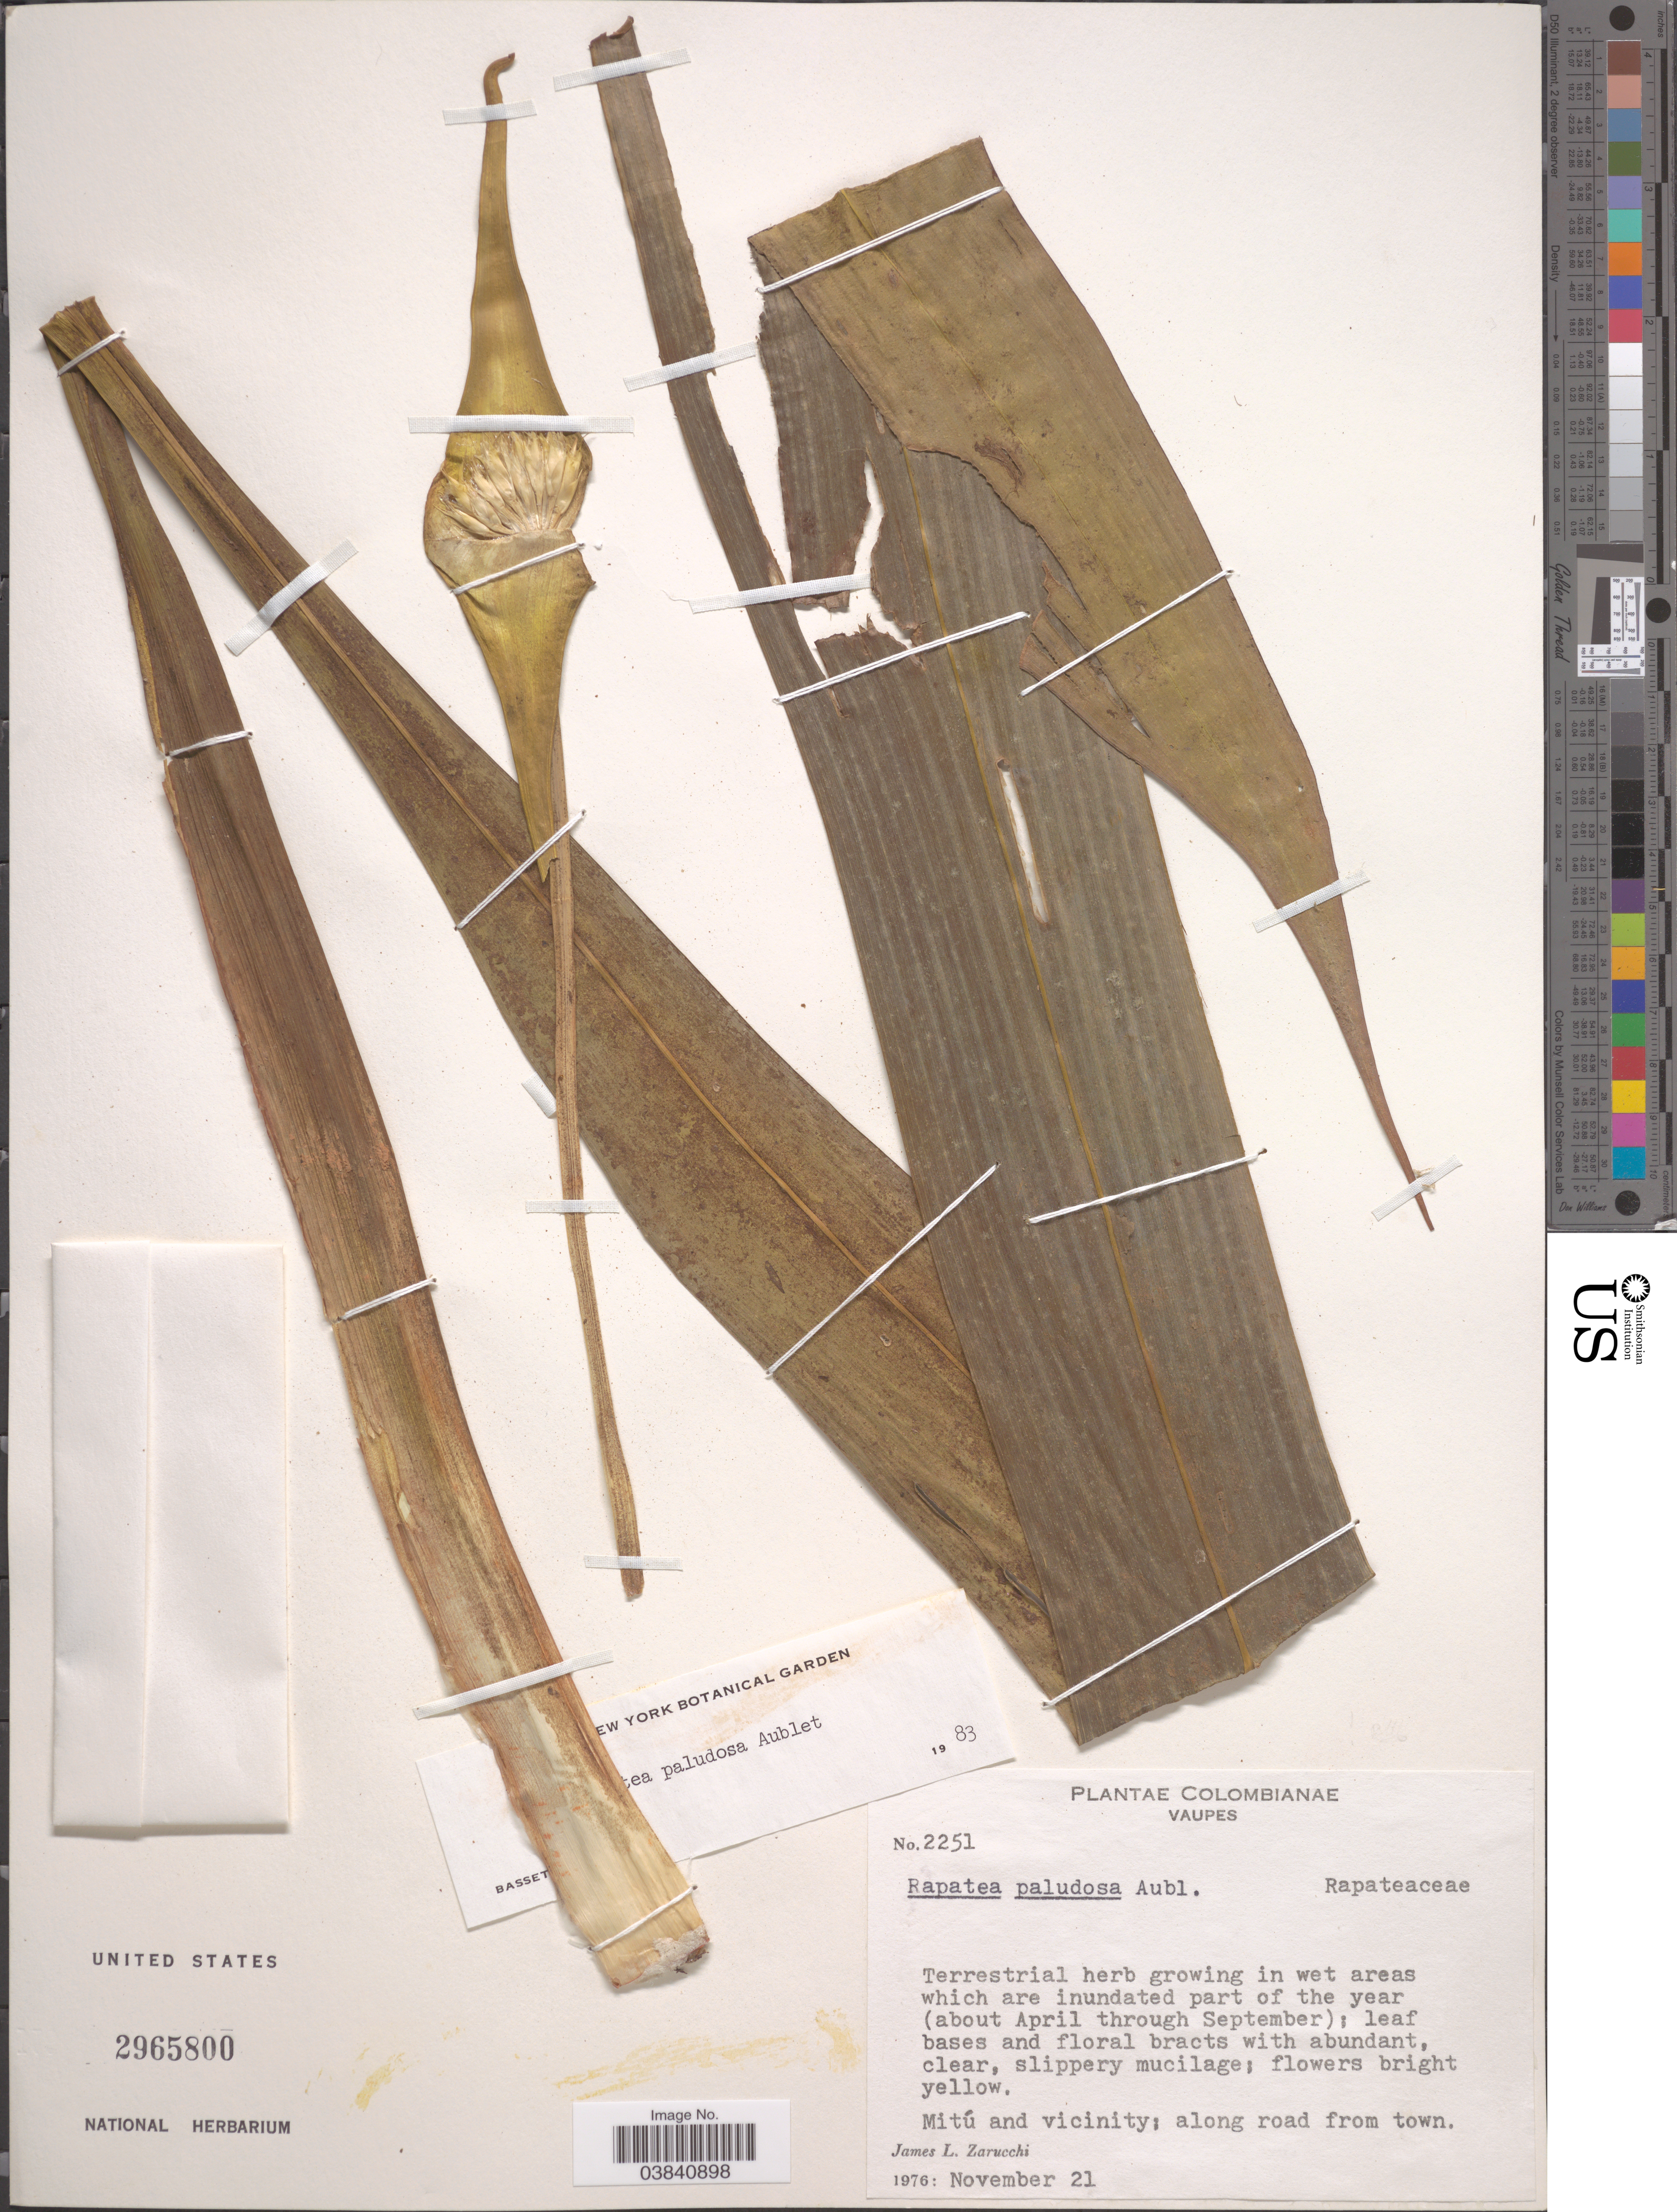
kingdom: Plantae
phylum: Tracheophyta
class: Liliopsida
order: Poales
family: Rapateaceae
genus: Rapatea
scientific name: Rapatea paludosa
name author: Aubl.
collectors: J. L. Zarucchi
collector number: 2251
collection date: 1976-11-21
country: Colombia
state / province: Vaupés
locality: Mitú and vicinity.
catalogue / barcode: US 2965800